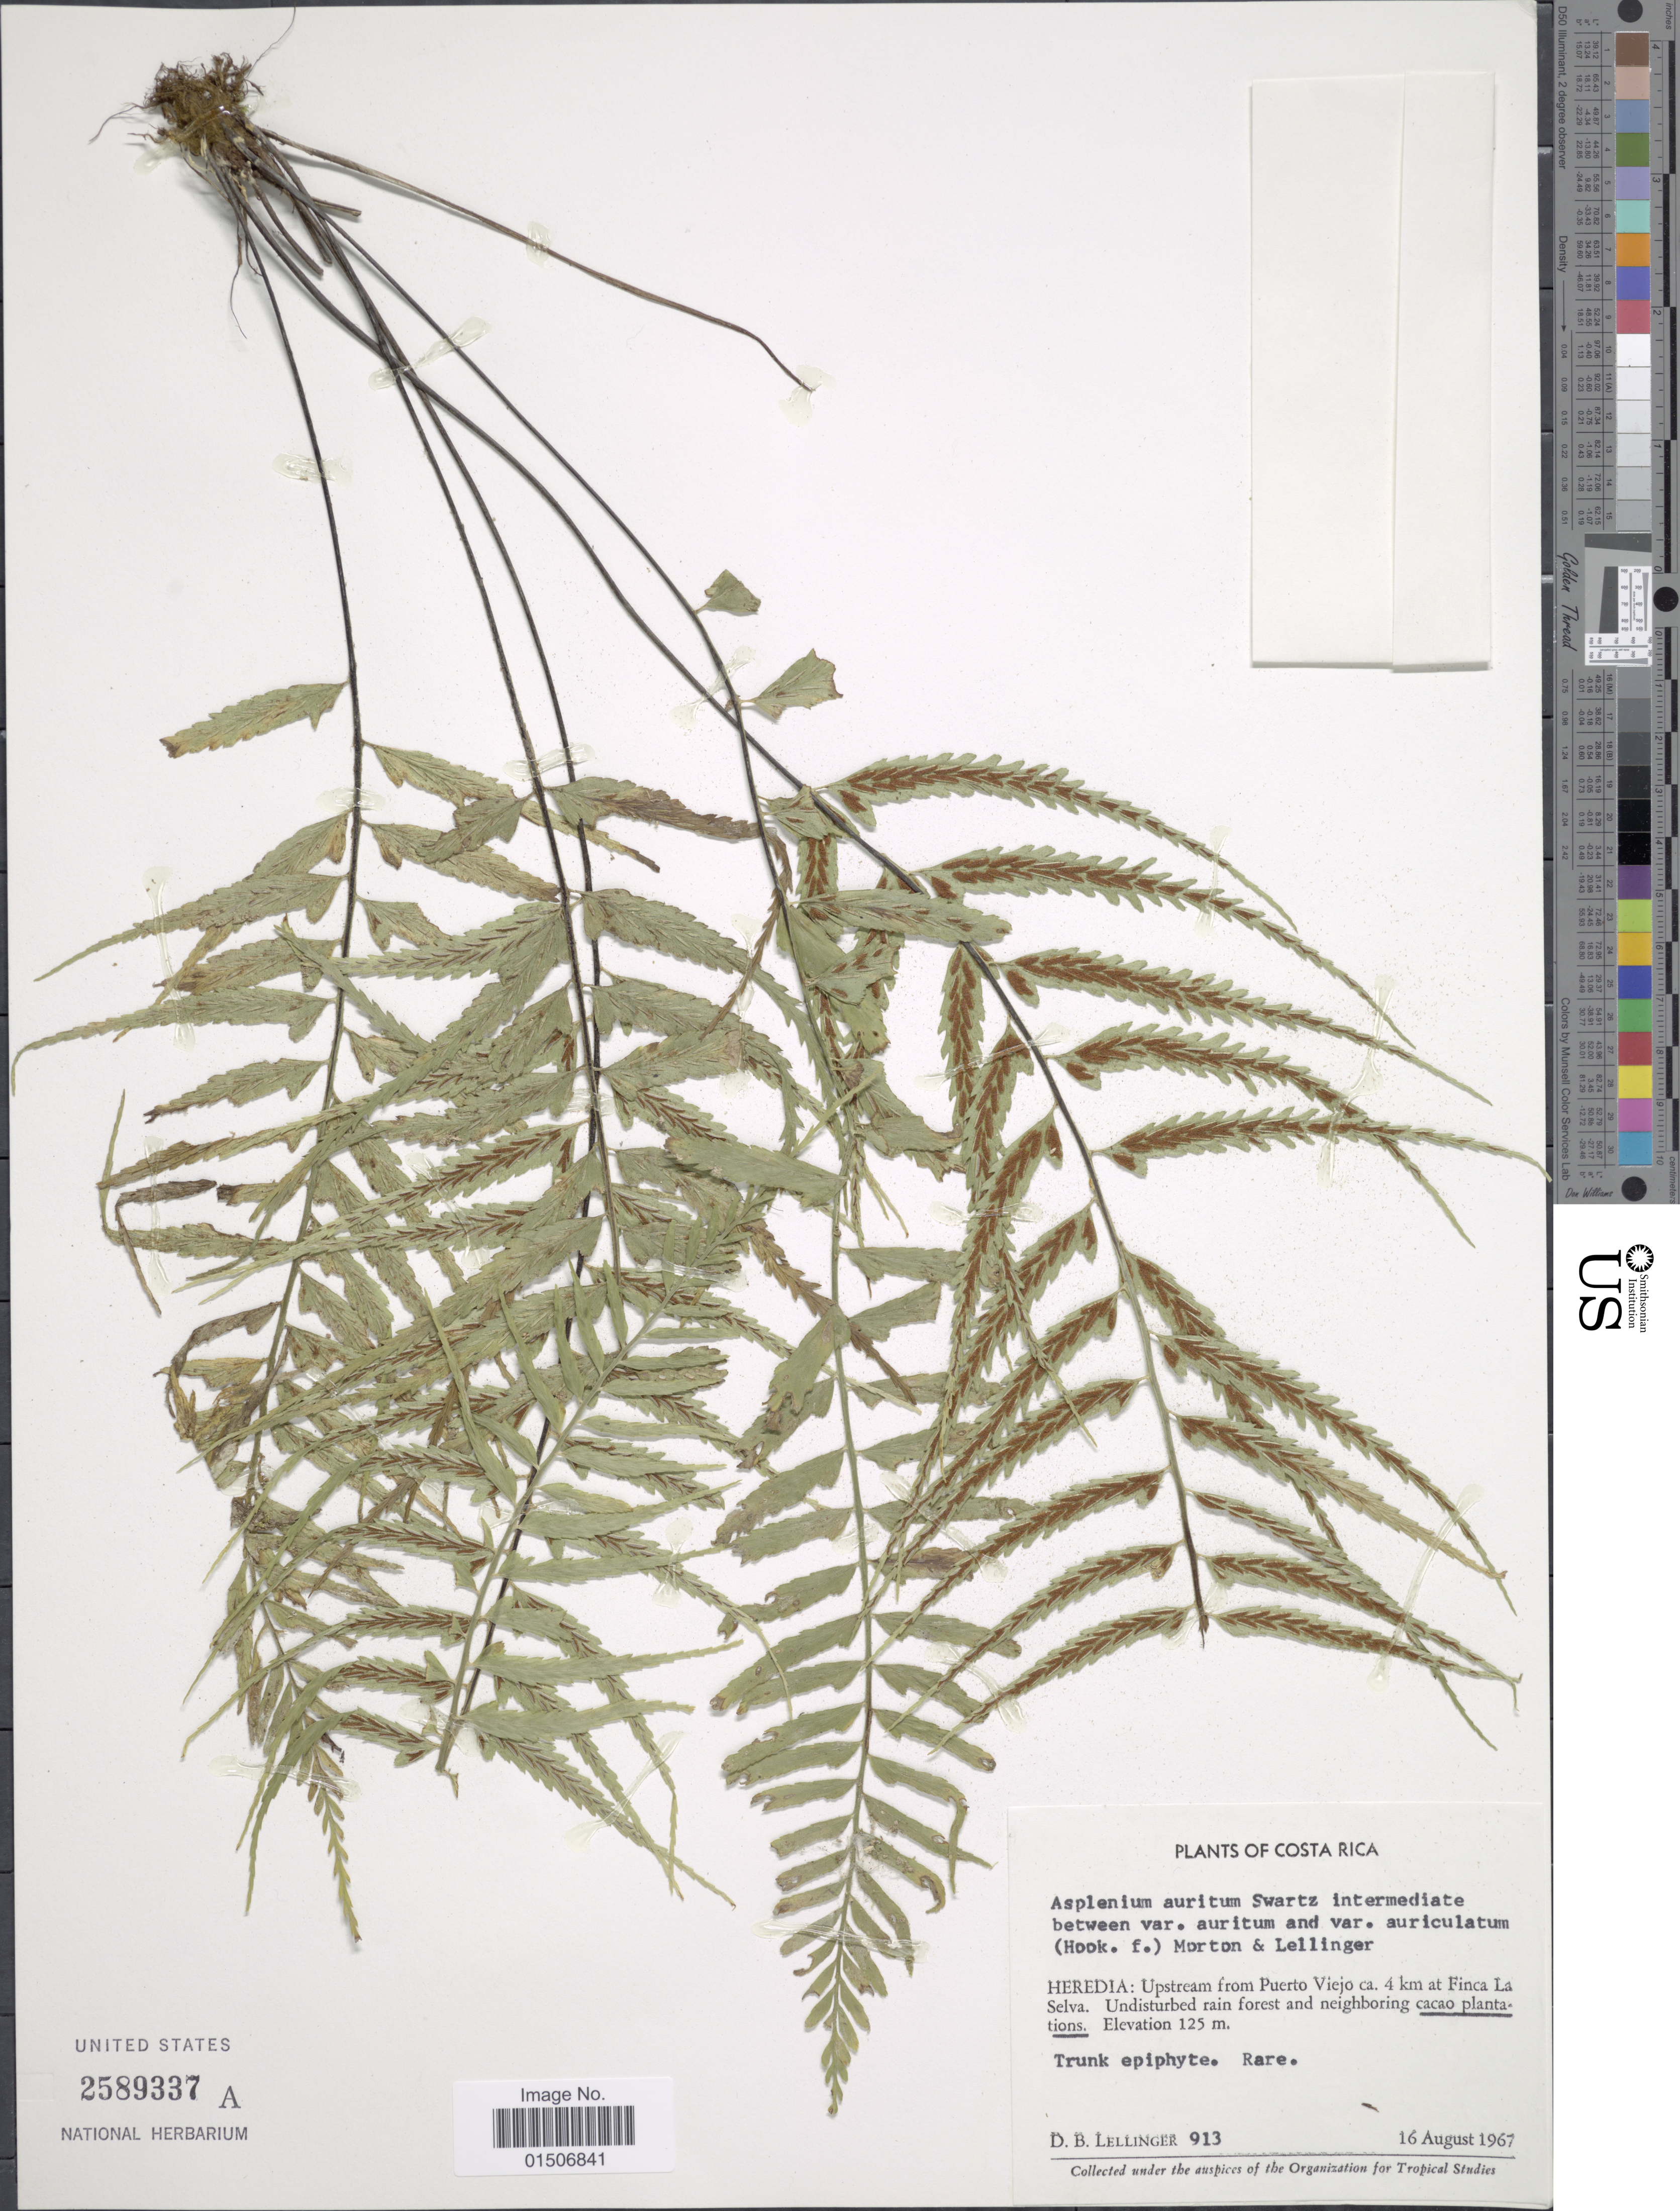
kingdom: Plantae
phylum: Tracheophyta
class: Polypodiopsida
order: Polypodiales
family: Aspleniaceae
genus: Asplenium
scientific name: Asplenium levyi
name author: E. Fourn.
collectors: D. B. Lellinger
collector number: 913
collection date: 1967-08-16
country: Costa Rica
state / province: Heredia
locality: Upstream from Puerto Viejo ca. 4 km at Finca La Selva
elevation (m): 125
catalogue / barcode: US 2589337A